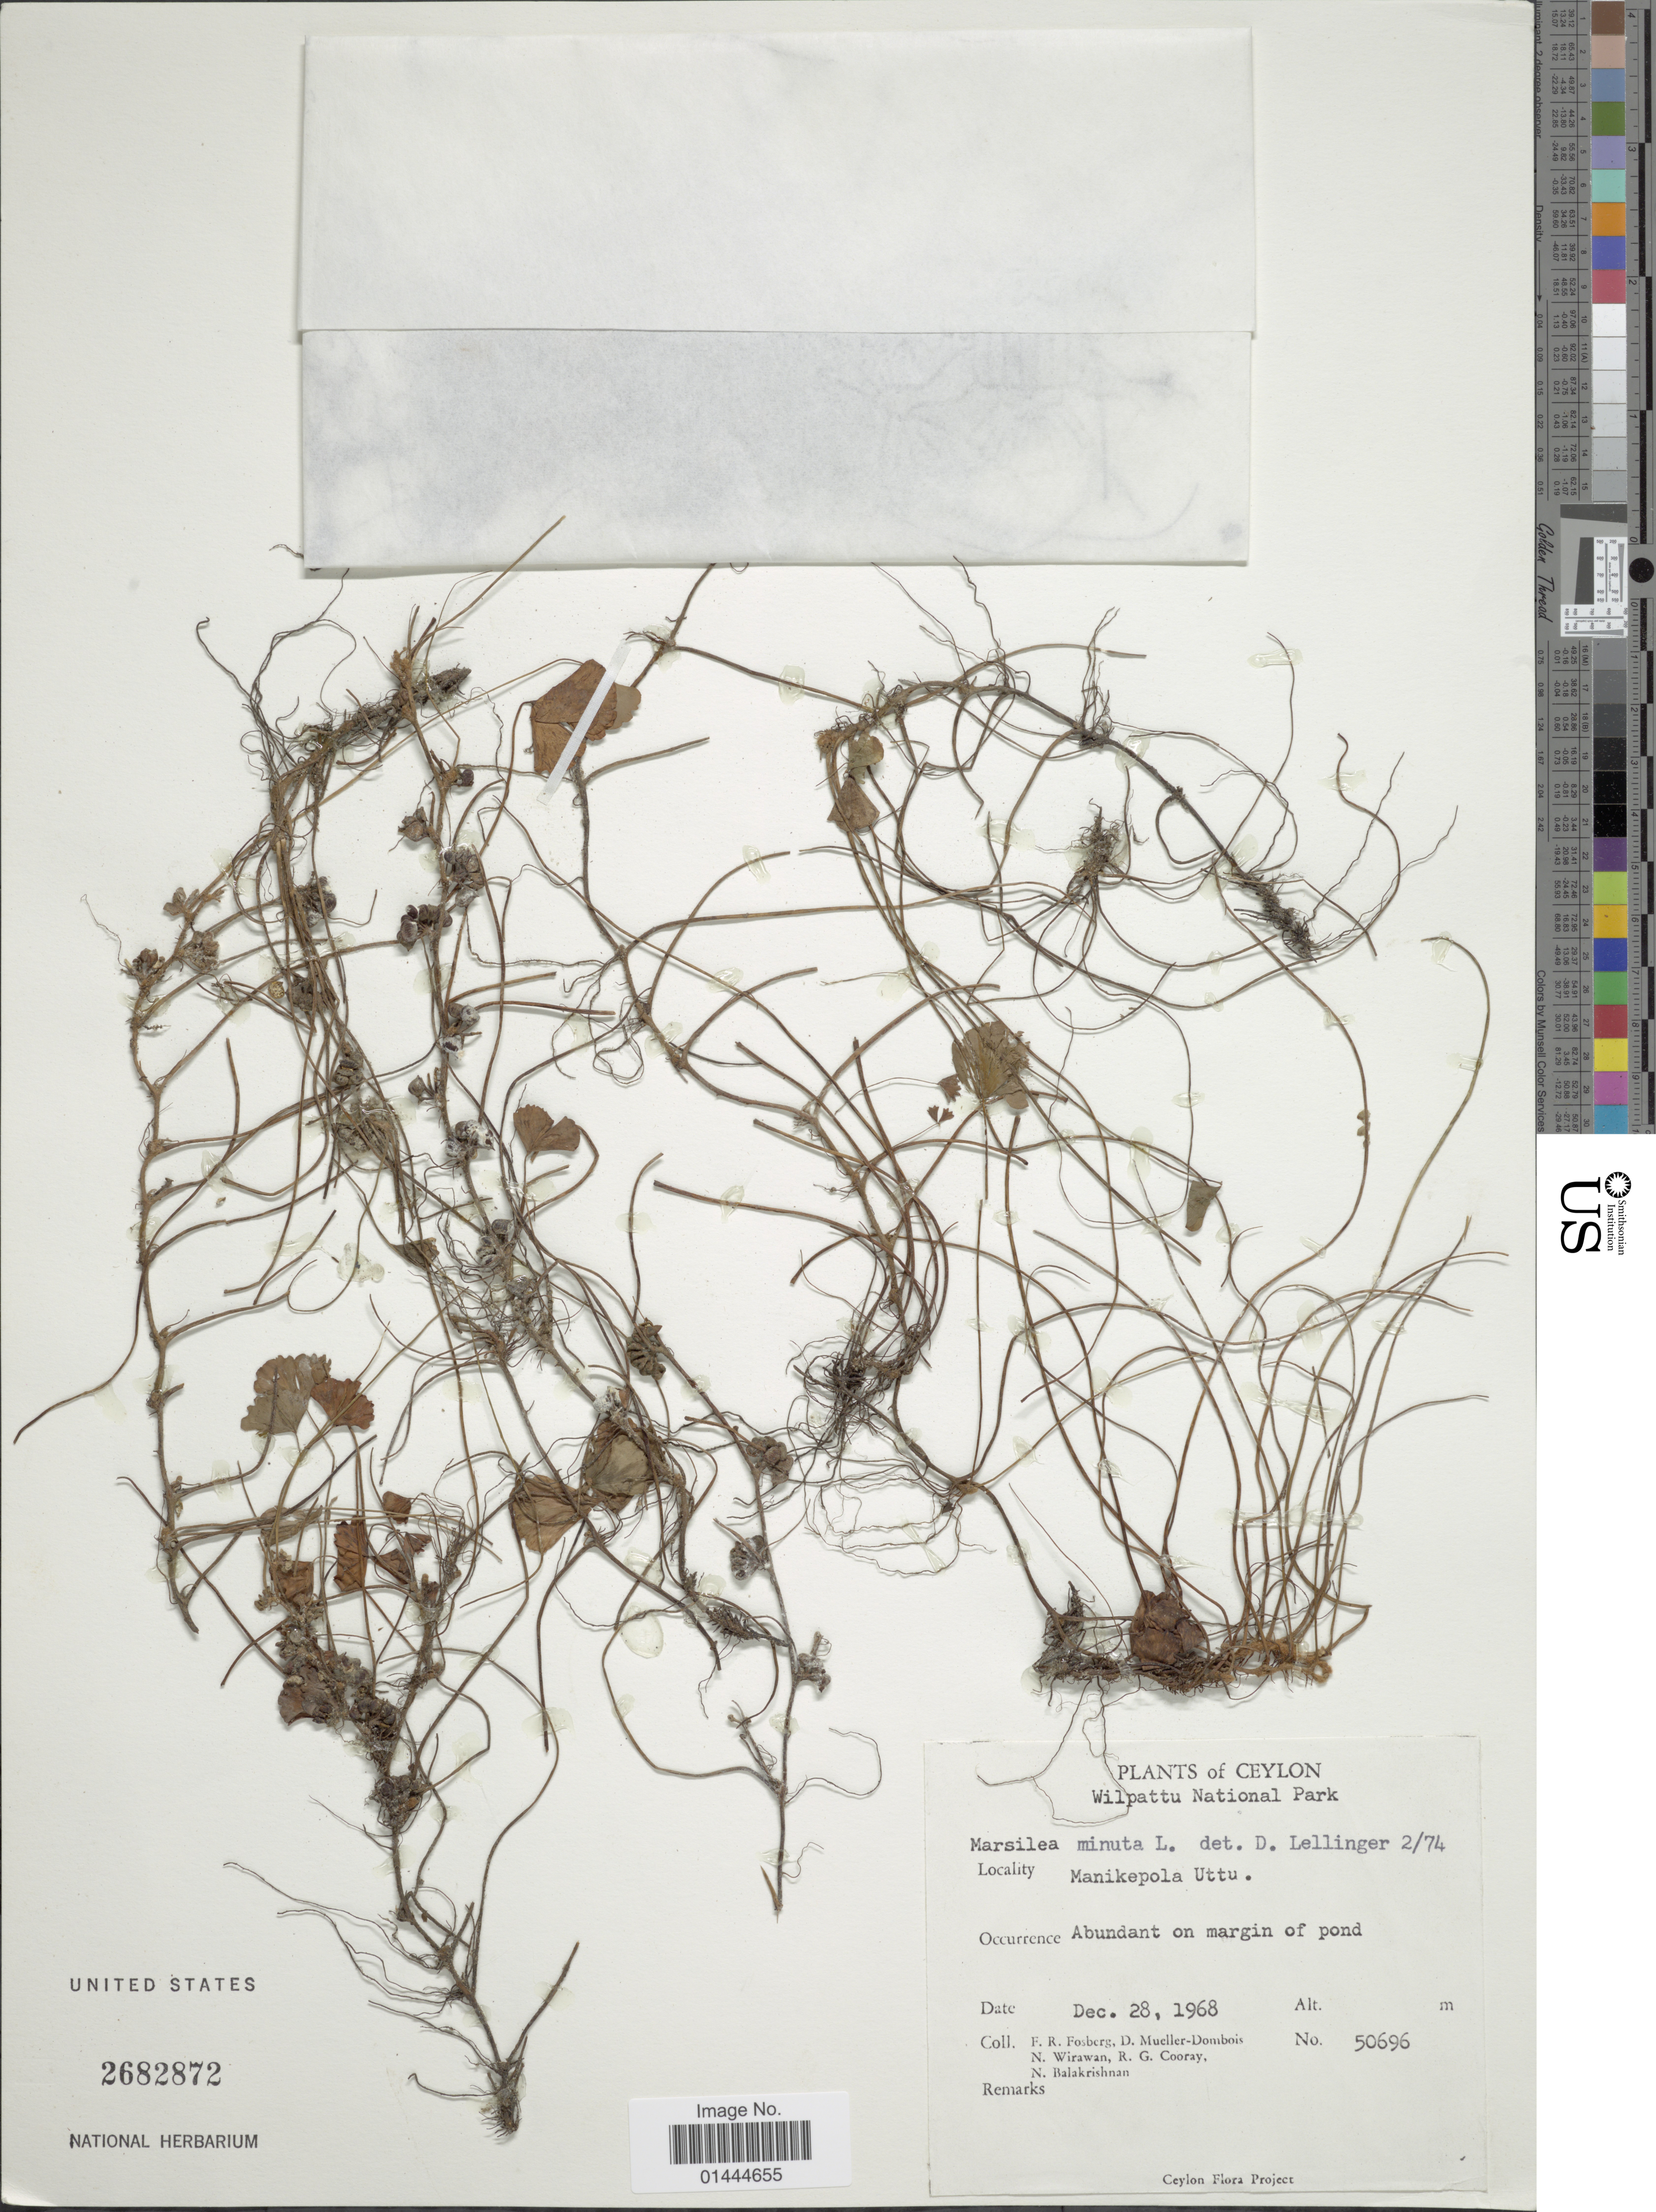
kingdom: Plantae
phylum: Tracheophyta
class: Polypodiopsida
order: Salviniales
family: Marsileaceae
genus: Marsilea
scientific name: Marsilea minuta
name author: L.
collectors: F. R. Fosberg, D. Mueller-Dombois, N. Wirawan, R. Cooray & N. Balakrishnan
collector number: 50696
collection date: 1968-12-28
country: Sri Lanka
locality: Ceylon, Wilpattu National Park, Manikepola Uttu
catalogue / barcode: US 2682872